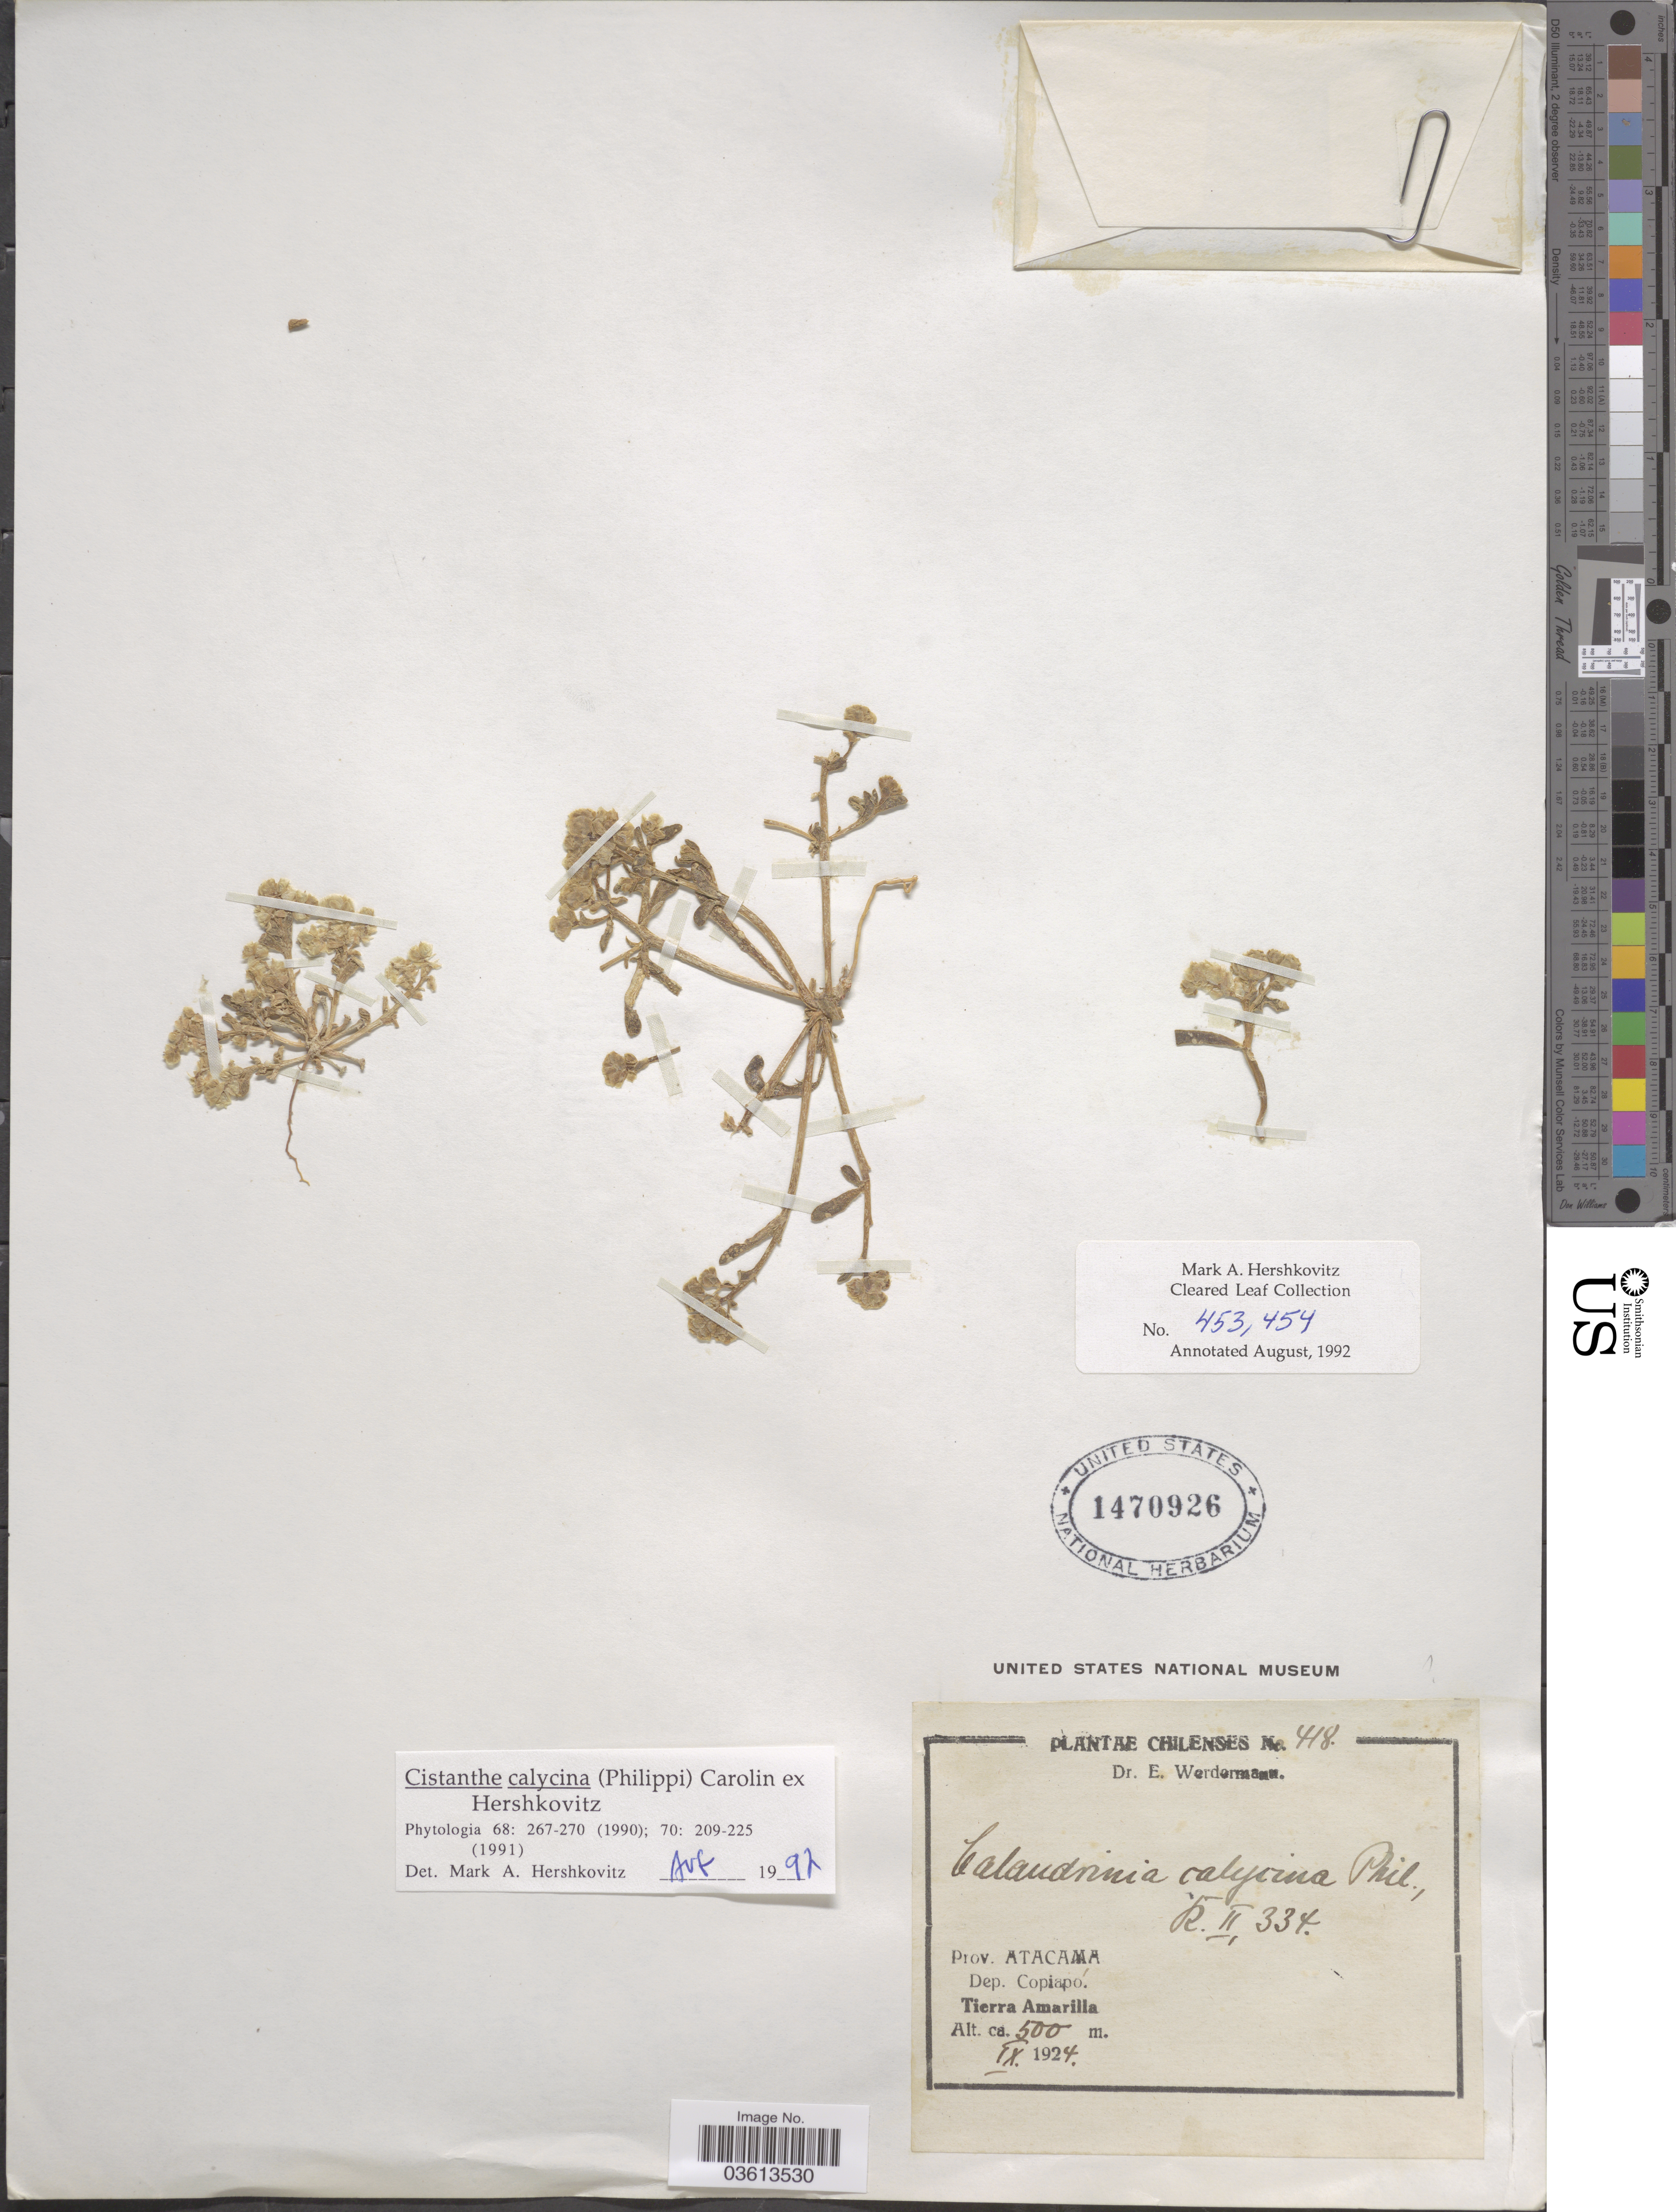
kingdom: Plantae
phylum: Tracheophyta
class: Magnoliopsida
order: Caryophyllales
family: Montiaceae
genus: Philippiamra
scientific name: Philippiamra calycina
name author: (Phil.) Hershk.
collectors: E. Wedermann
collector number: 418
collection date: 1924-09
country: Chile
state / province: Atacama (III)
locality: Prov. Atacama. Dep. Copiapó. Tierra Amarilla.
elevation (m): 500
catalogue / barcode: US 1470926